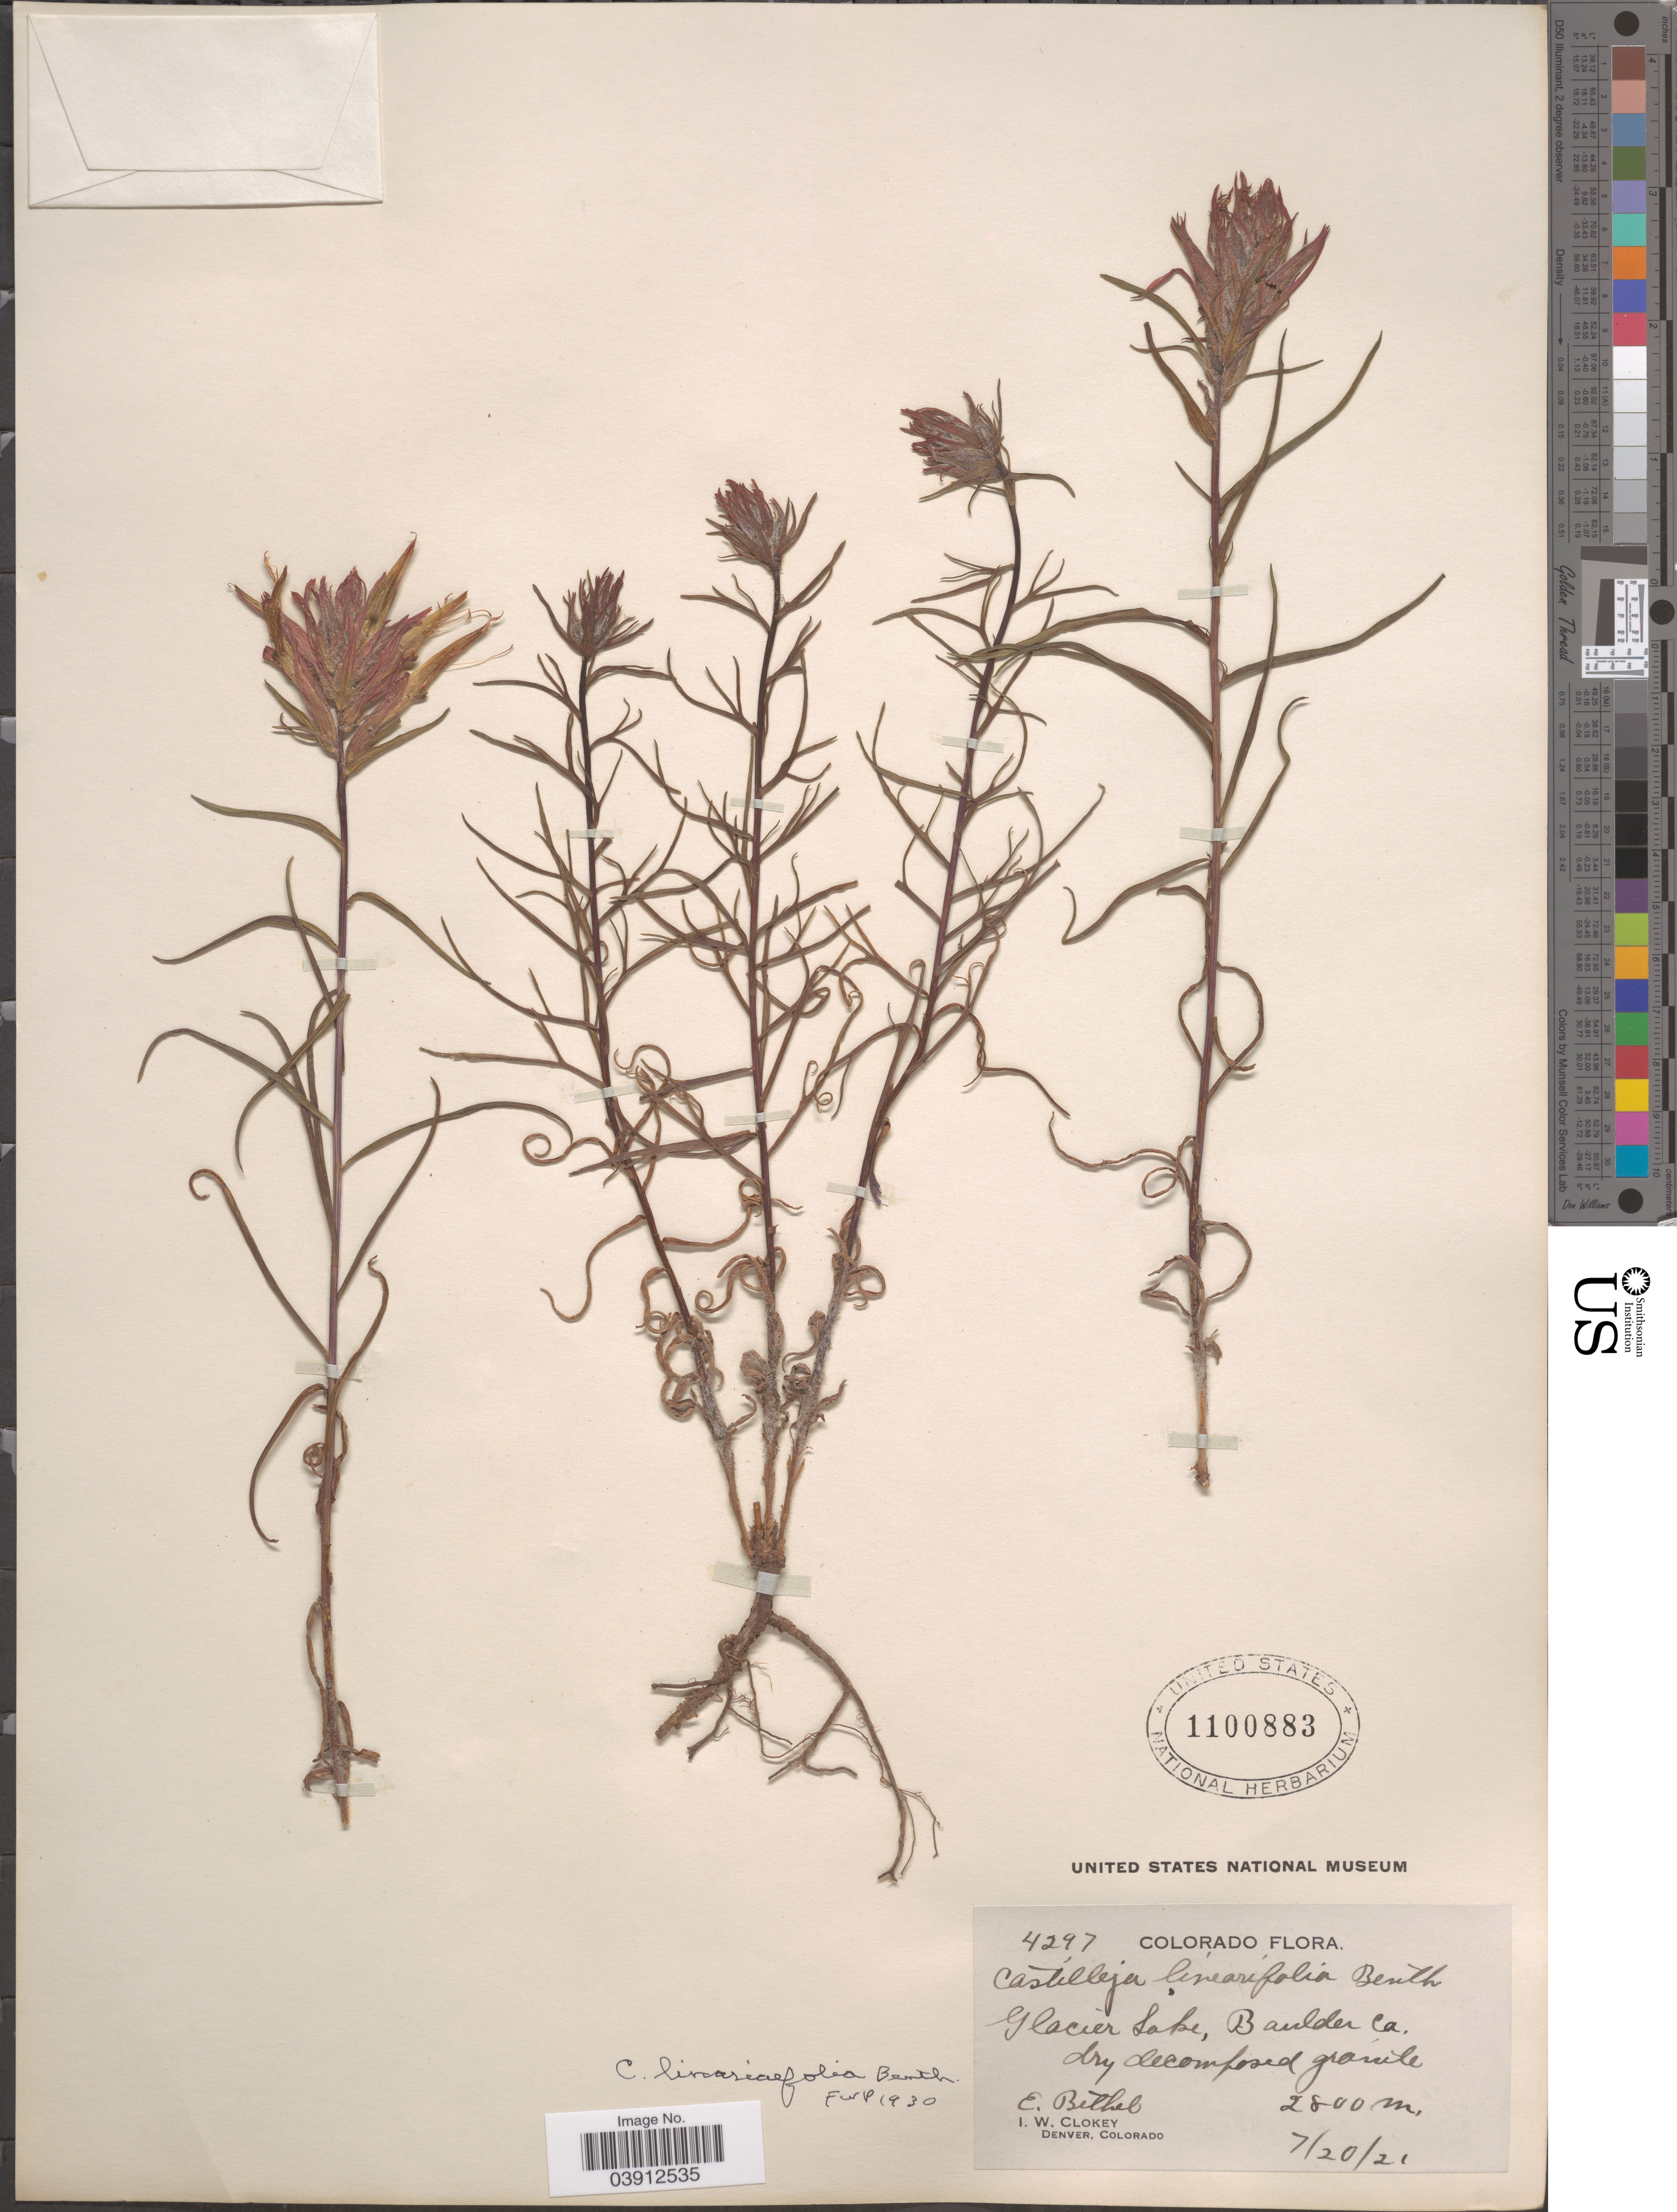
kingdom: Plantae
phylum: Tracheophyta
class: Magnoliopsida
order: Lamiales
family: Orobanchaceae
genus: Castilleja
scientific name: Castilleja linariifolia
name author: Benth.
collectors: E. Bethel & I. W. Clokey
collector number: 4297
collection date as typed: Transcribed d/m/y: 20/7/21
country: United States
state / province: Colorado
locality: Glacier Lake, Boulder Co.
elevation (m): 2800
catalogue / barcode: US 1100883